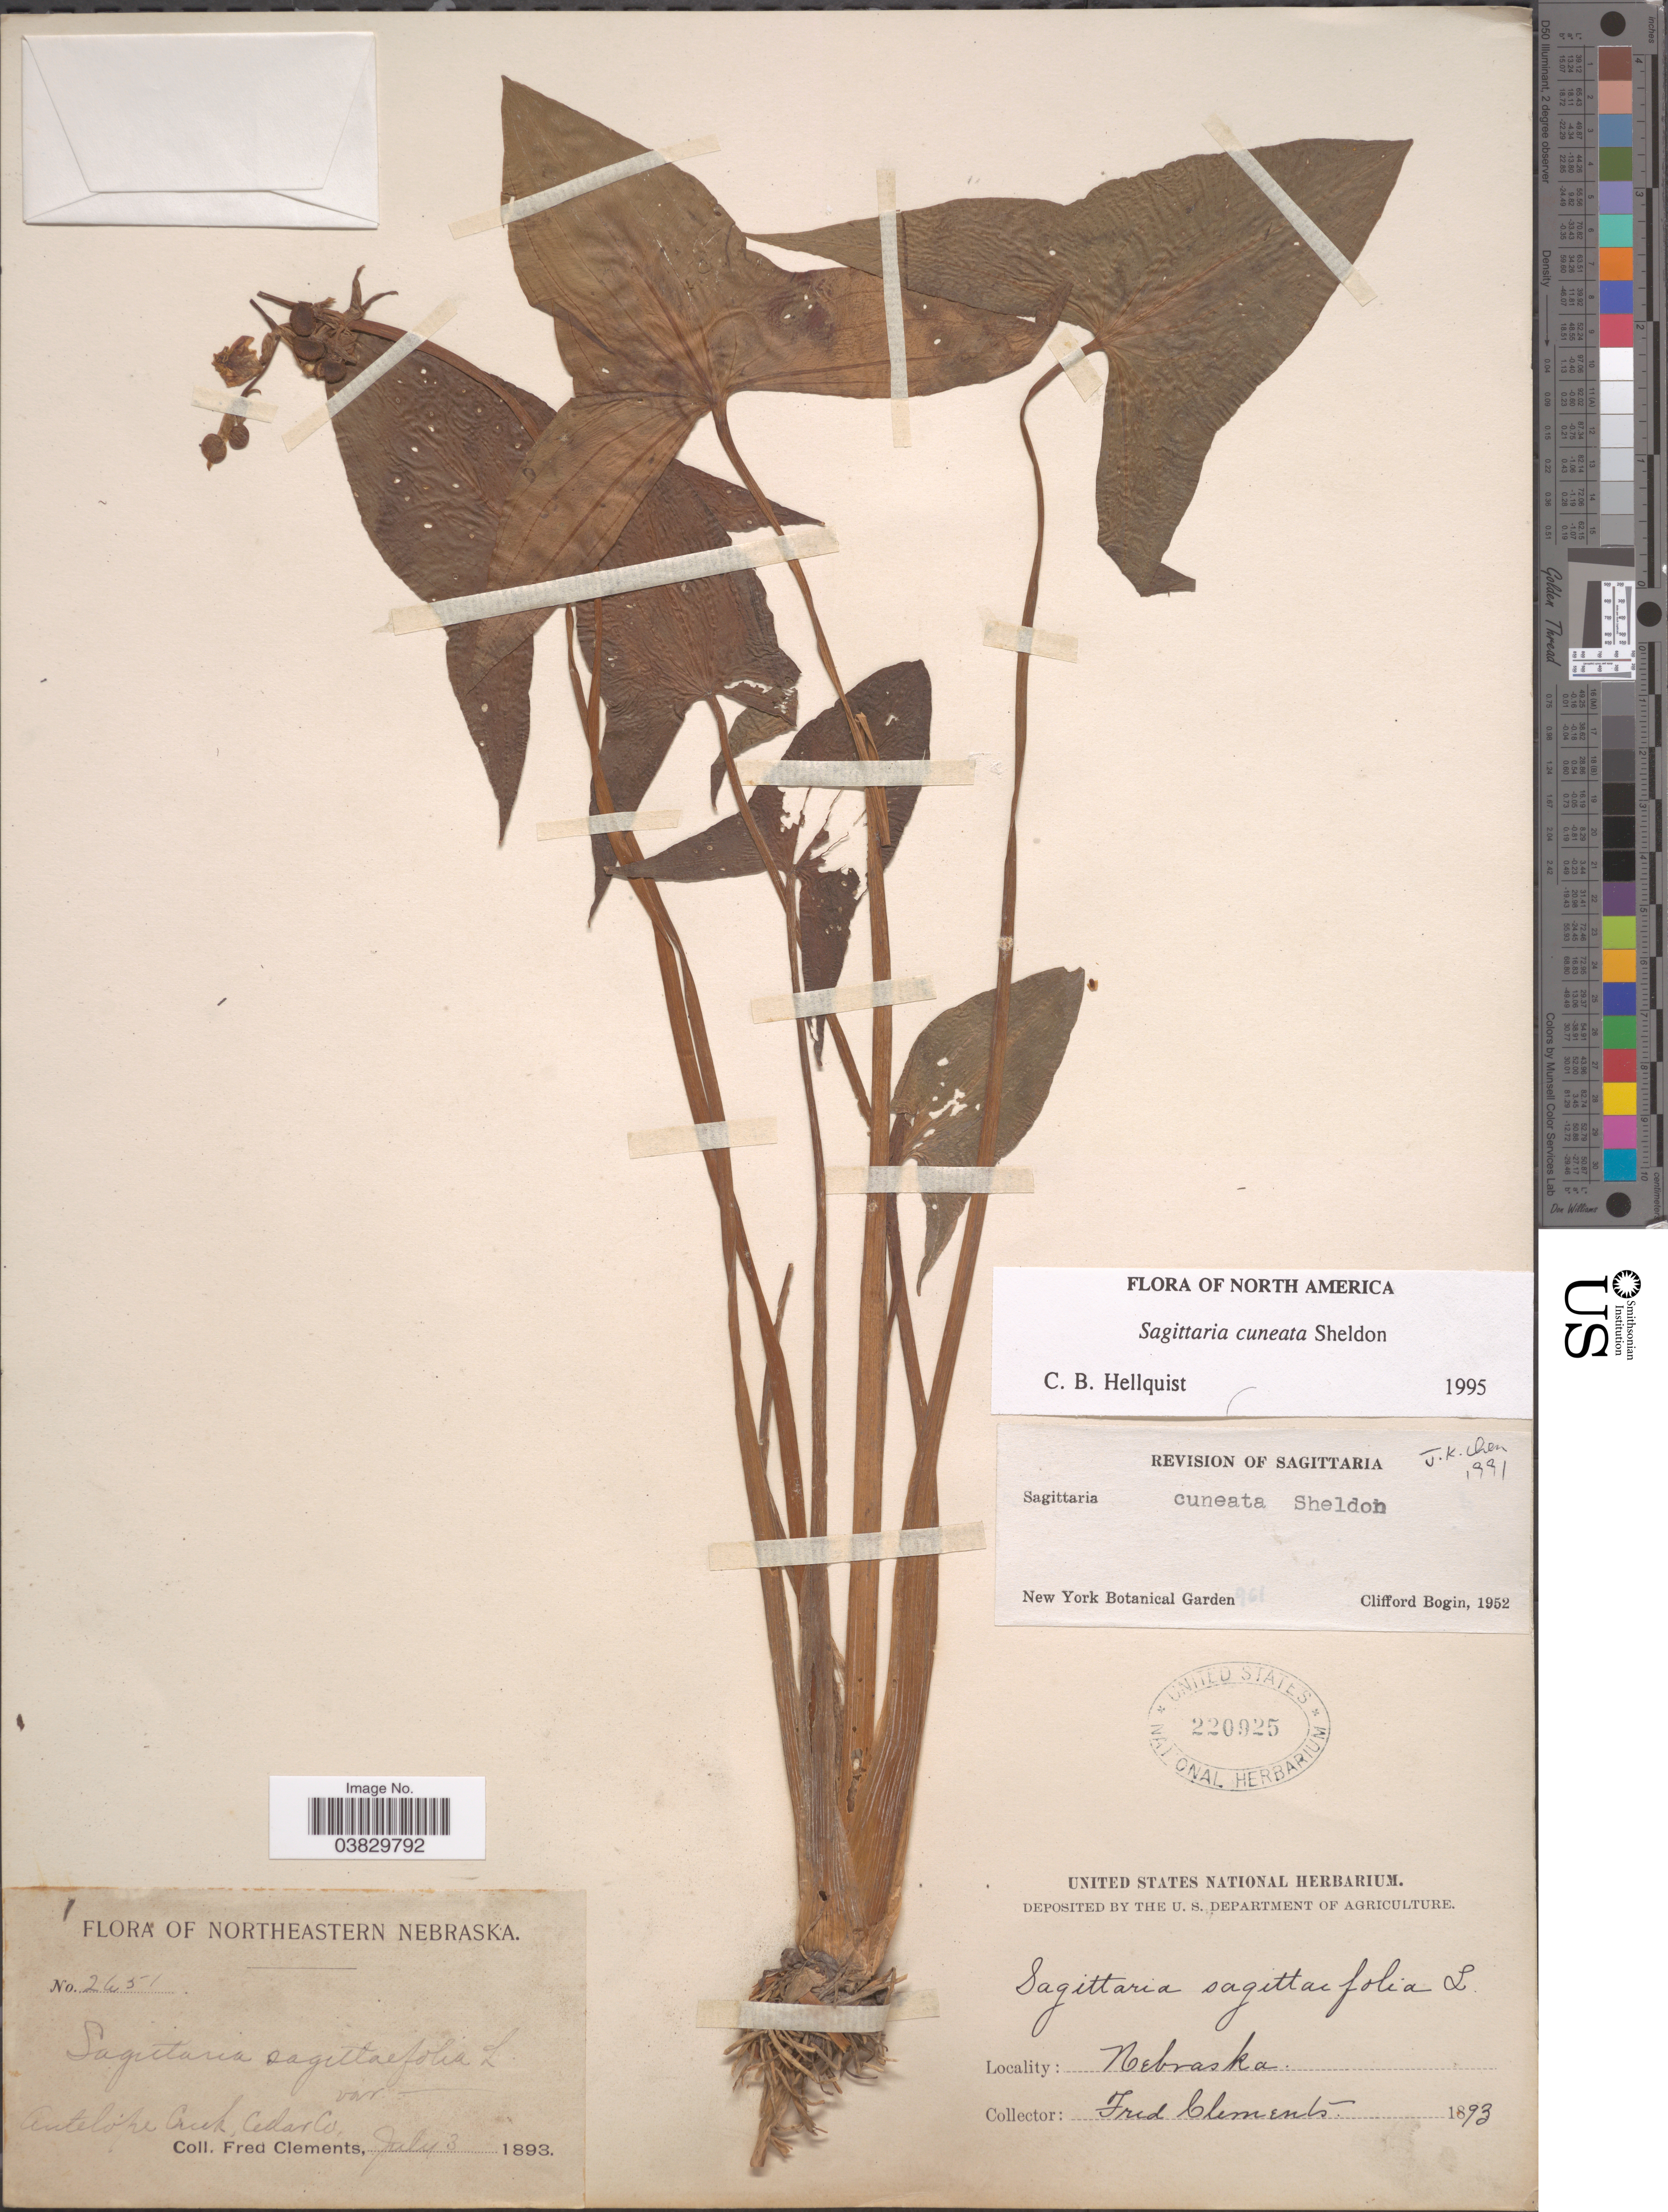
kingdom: Plantae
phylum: Tracheophyta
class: Liliopsida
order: Alismatales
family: Alismataceae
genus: Sagittaria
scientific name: Sagittaria cuneata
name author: E. Sheld.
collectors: F. E. Clements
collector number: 2651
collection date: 1893-07-03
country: United States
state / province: Nebraska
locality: Northeastern Nebraska. Antelope Creek, Cedar Co.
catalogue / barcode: US 220925